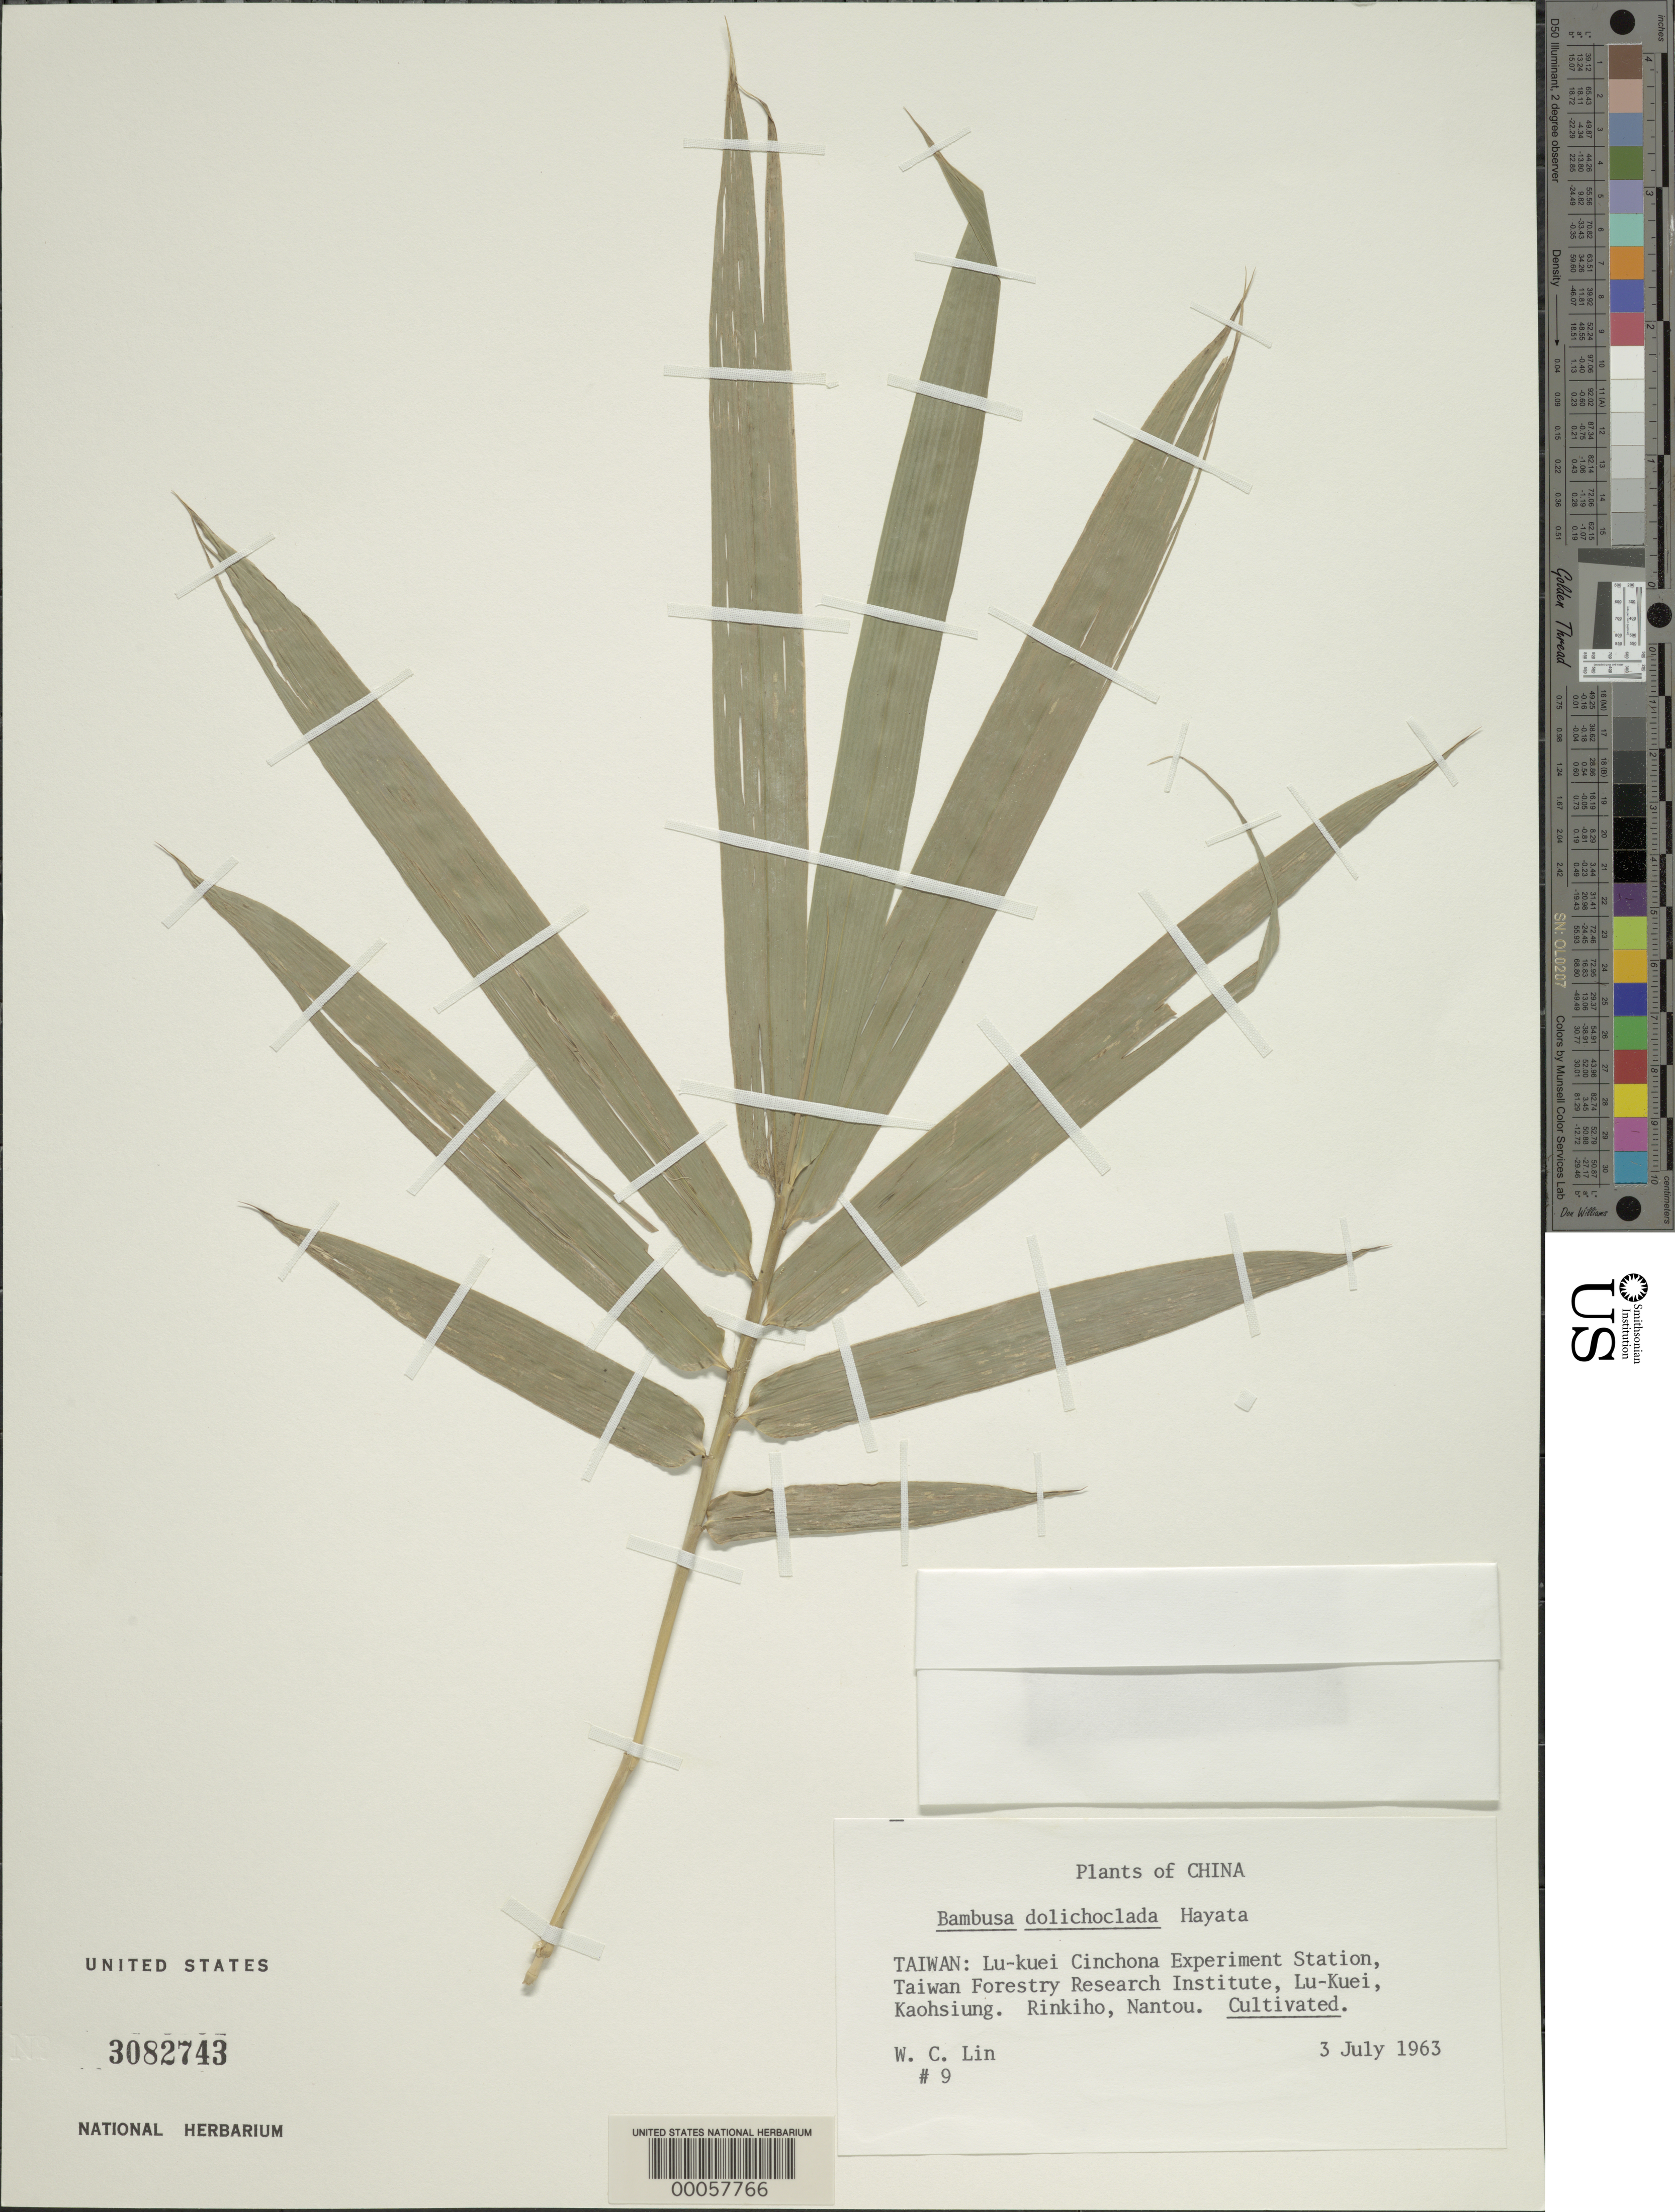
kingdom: Plantae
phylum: Tracheophyta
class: Liliopsida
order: Poales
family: Poaceae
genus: Bambusa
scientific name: Bambusa dolichoclada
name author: Hayata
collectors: W. Lin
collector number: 9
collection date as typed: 03 Jul 1963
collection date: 1963-07-03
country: China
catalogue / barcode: US 3082743